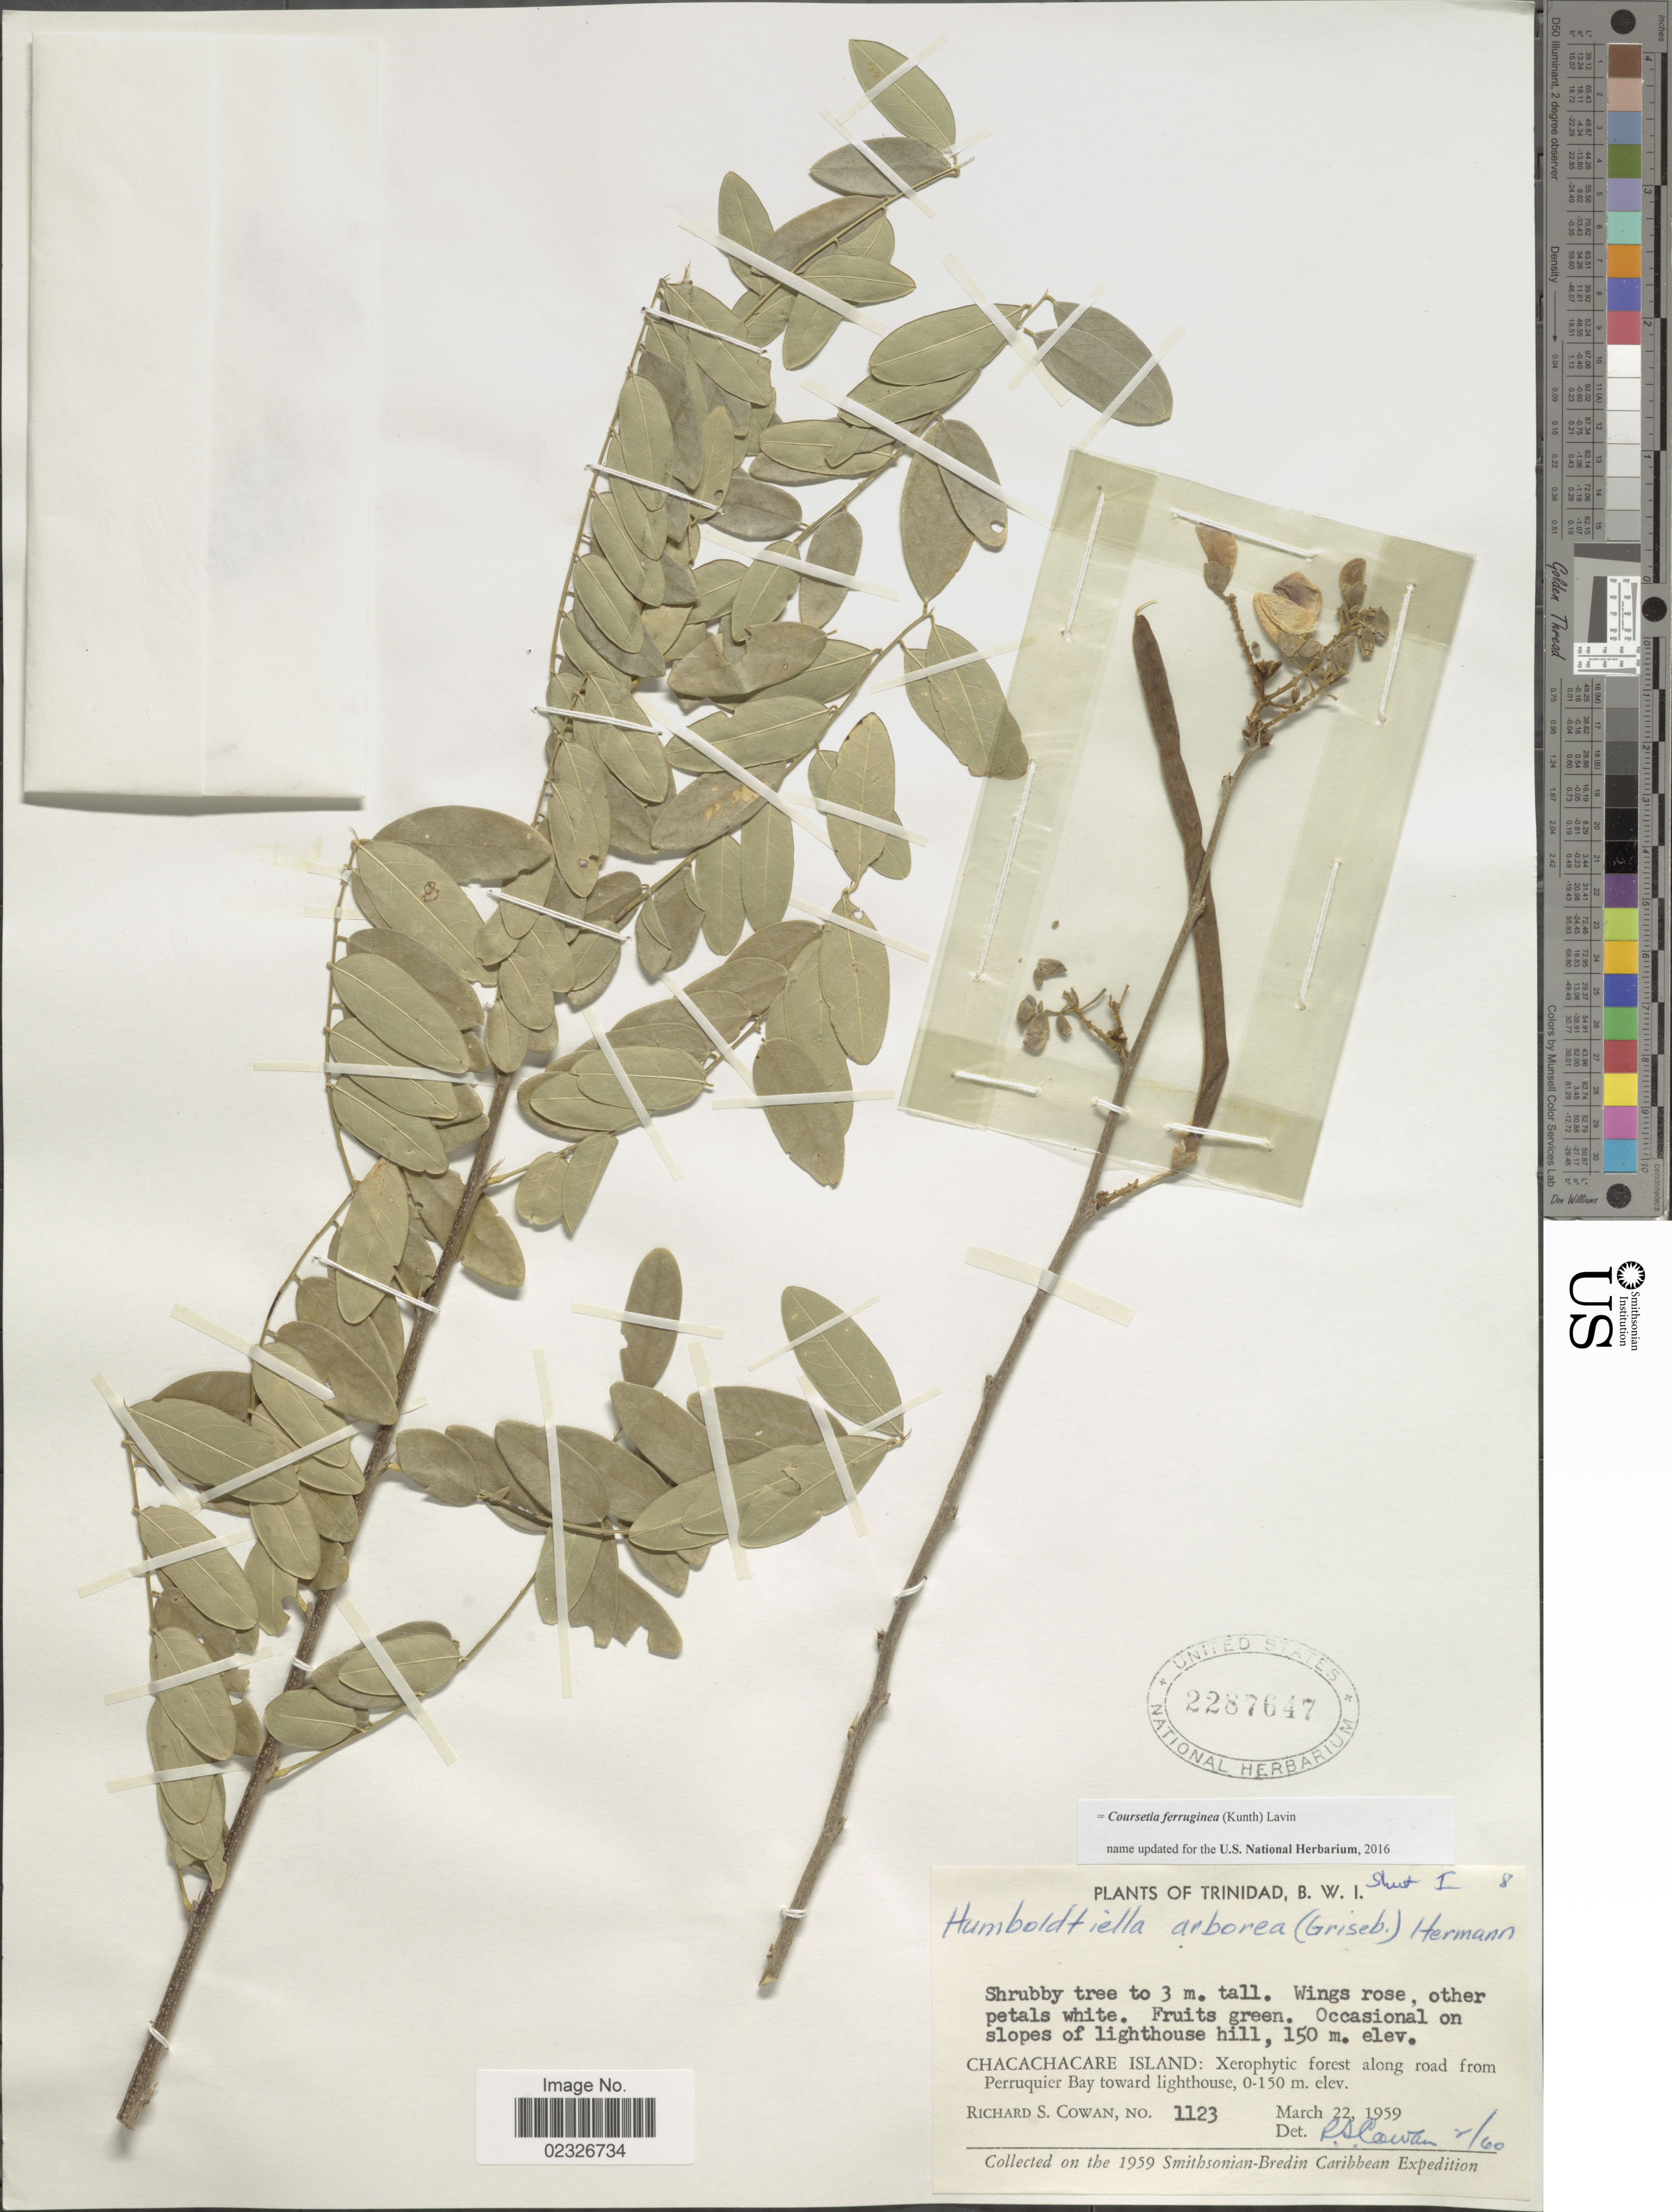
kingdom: Plantae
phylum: Tracheophyta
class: Magnoliopsida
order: Fabales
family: Fabaceae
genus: Coursetia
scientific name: Coursetia ferruginea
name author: (Kunth) Lavin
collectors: R. S. Cowan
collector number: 1123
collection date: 1959-03-22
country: Trinidad and Tobago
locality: Trinidad, B.W.I. Chacachacare Island: Xerophytic forest along road from Perruquier Bay toward lighthouse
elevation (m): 0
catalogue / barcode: US 2287647